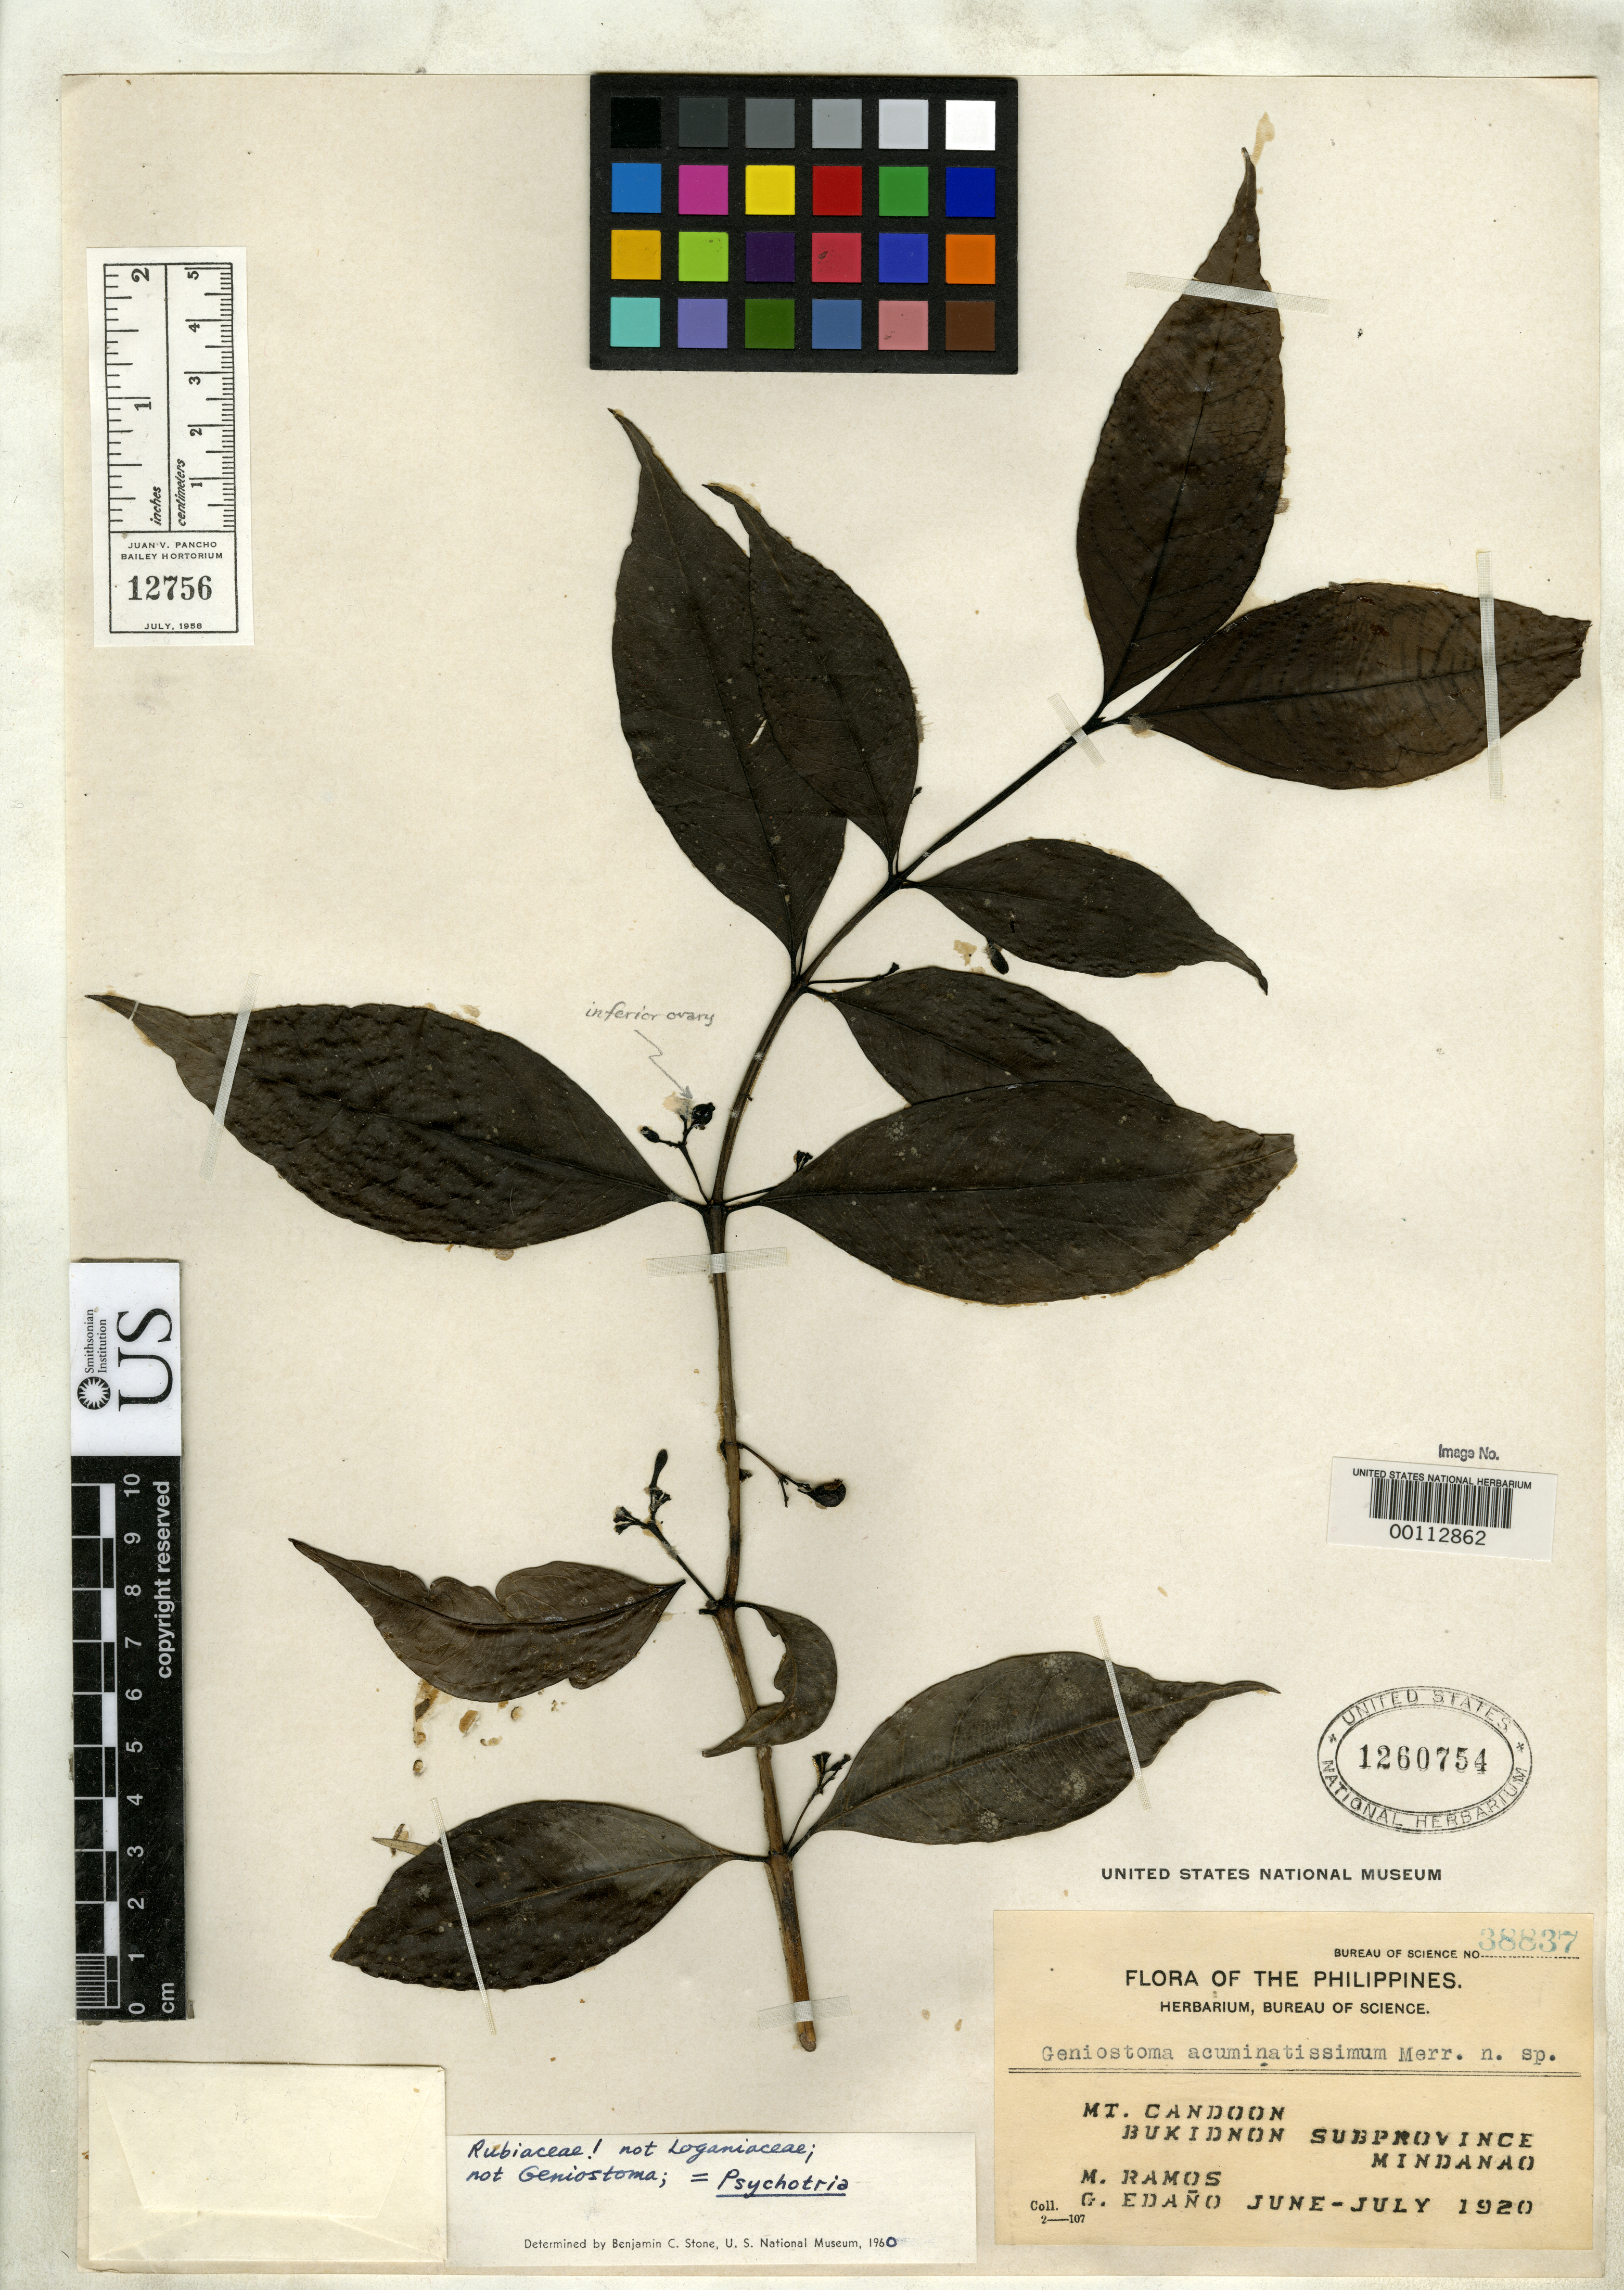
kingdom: Plantae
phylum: Tracheophyta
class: Magnoliopsida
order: Gentianales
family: Loganiaceae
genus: Geniostoma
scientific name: Geniostoma acuminatissima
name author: Merr.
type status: Isotype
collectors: M. Ramos & G. E. Edaño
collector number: Bur. Sci. 38837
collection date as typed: Jun 1920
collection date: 1920-06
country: Philippines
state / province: Northern Mindanao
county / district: Bukidnon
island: Mindanao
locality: Mt. Candoon.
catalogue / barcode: US 1260754